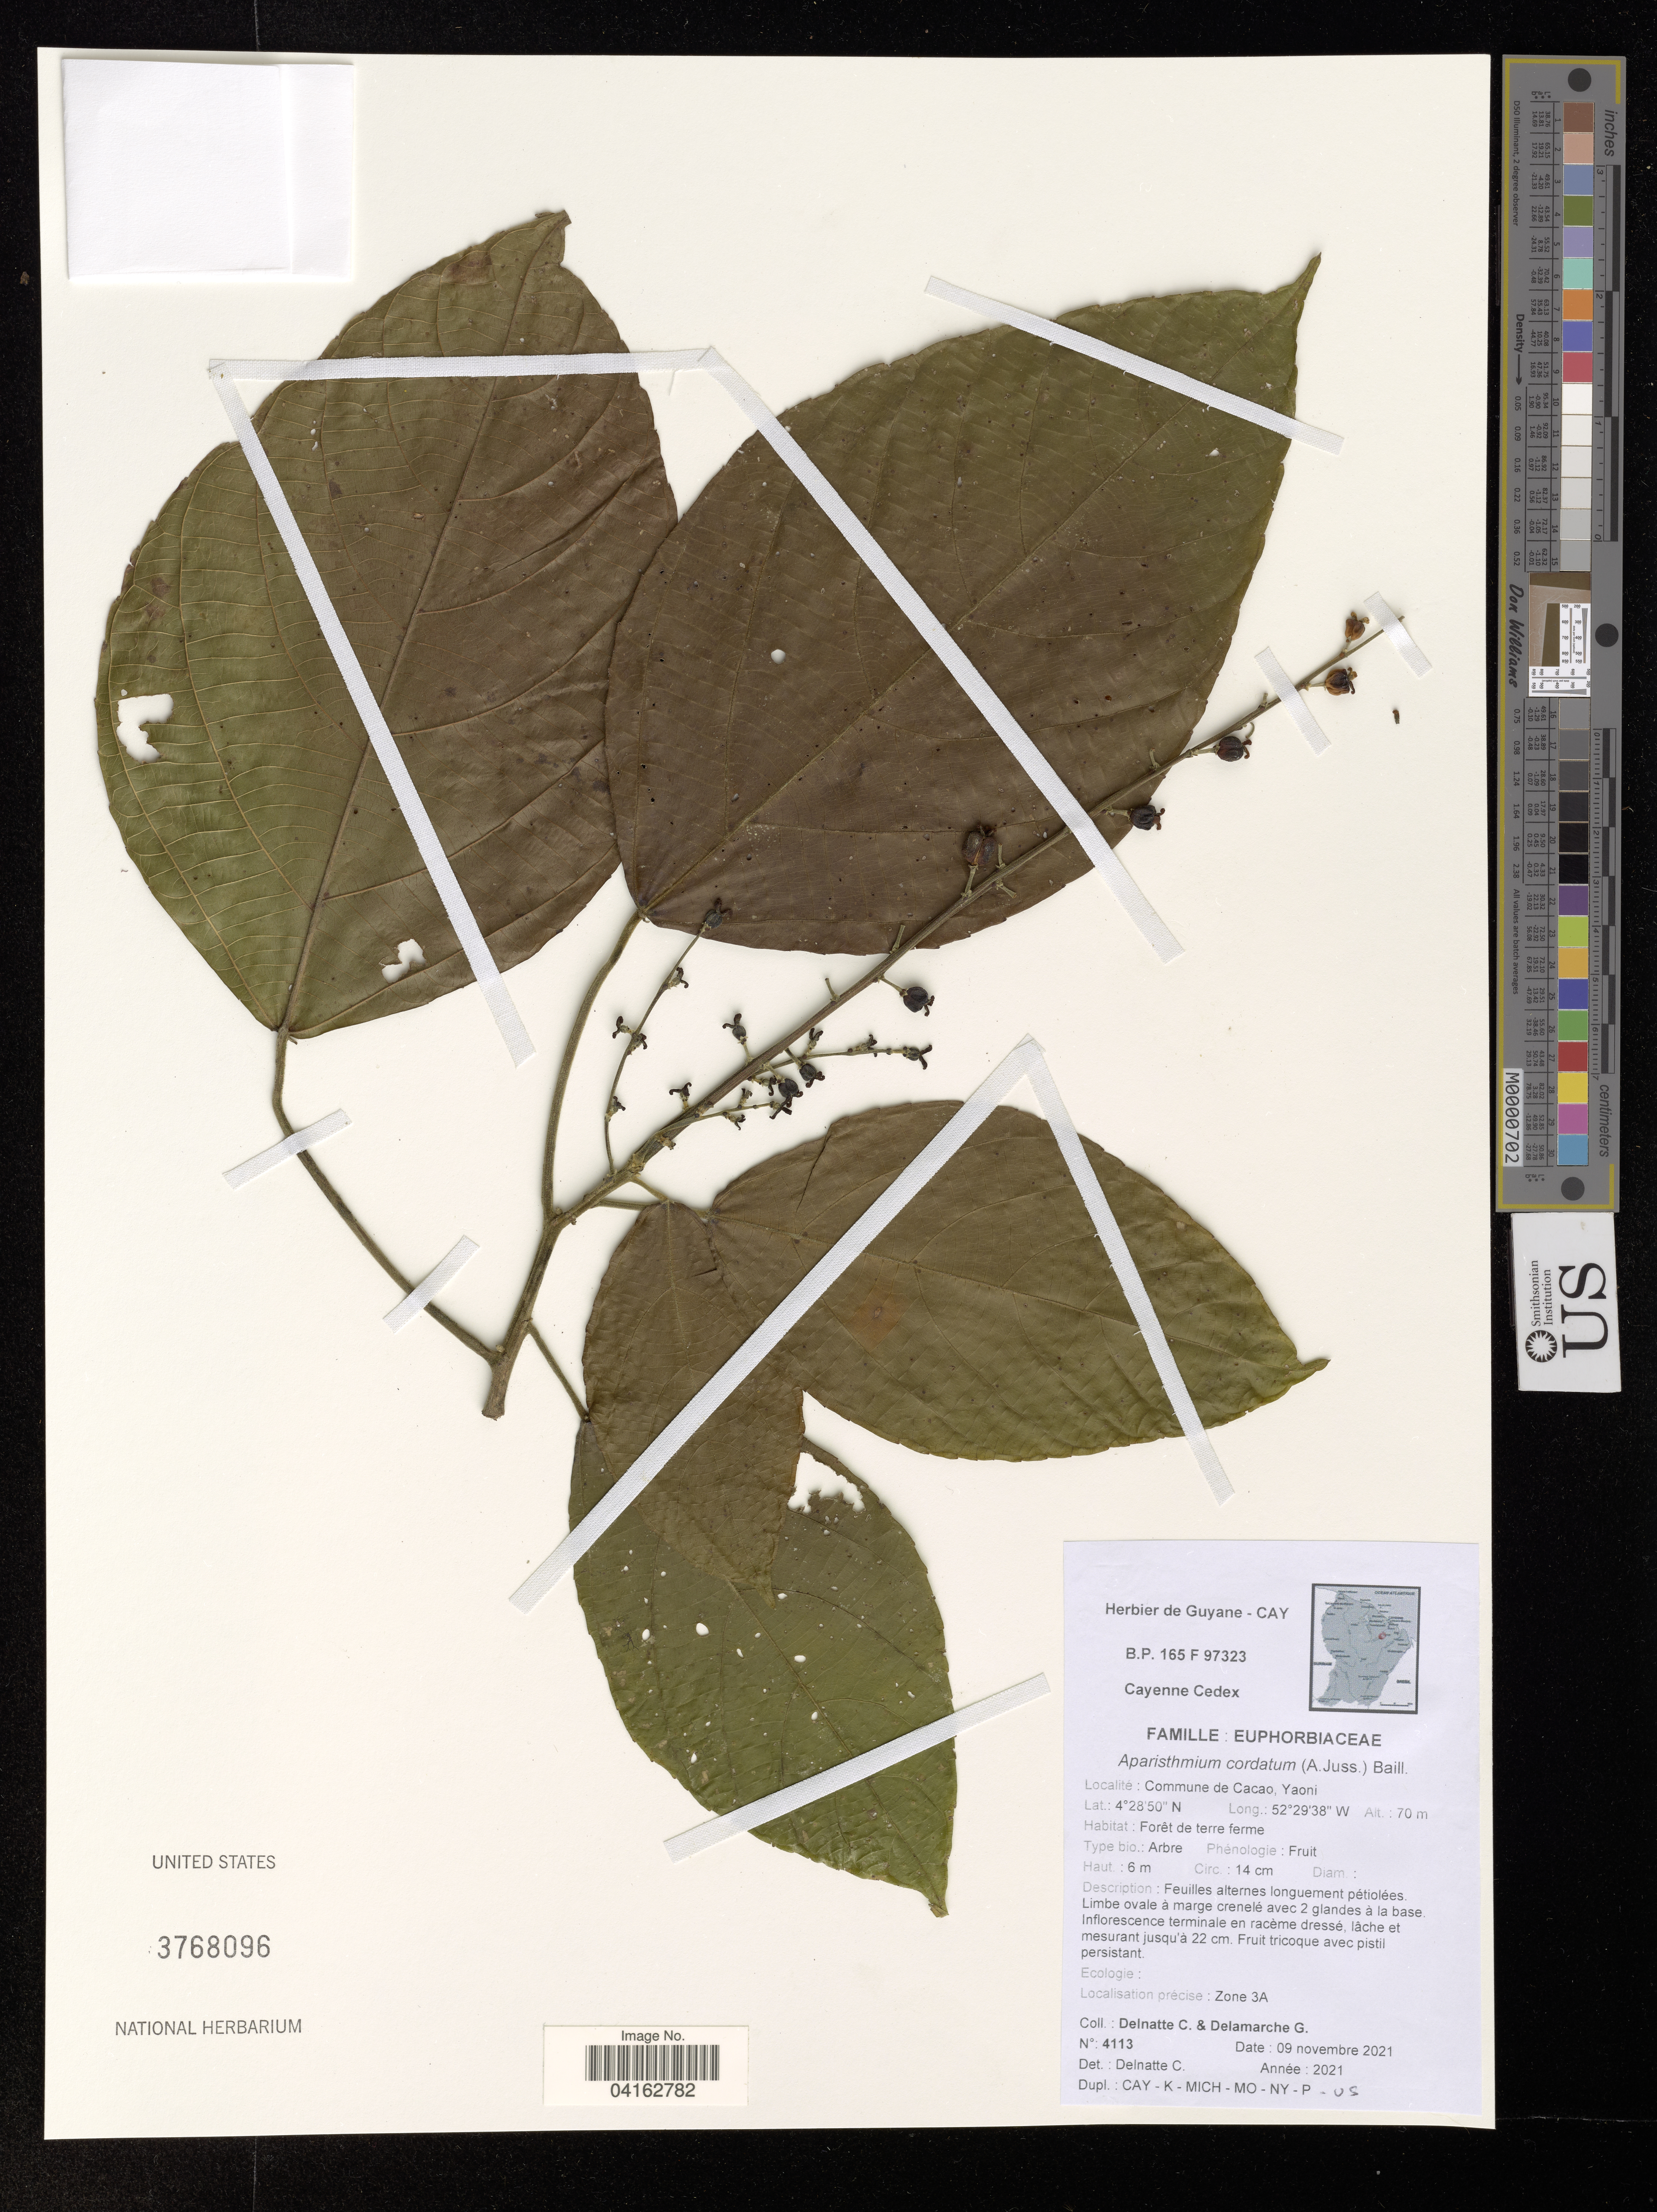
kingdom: Plantae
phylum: Tracheophyta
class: Magnoliopsida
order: Malpighiales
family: Euphorbiaceae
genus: Aparisthmium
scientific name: Aparisthmium cordatum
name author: (A. Juss.) Baill.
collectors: C. Delnatte & G. Delamarche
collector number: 4113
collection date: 2021-11-09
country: French Guiana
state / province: Cayenne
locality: Commune de Cacao, Yaoni.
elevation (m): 70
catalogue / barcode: US 3768096